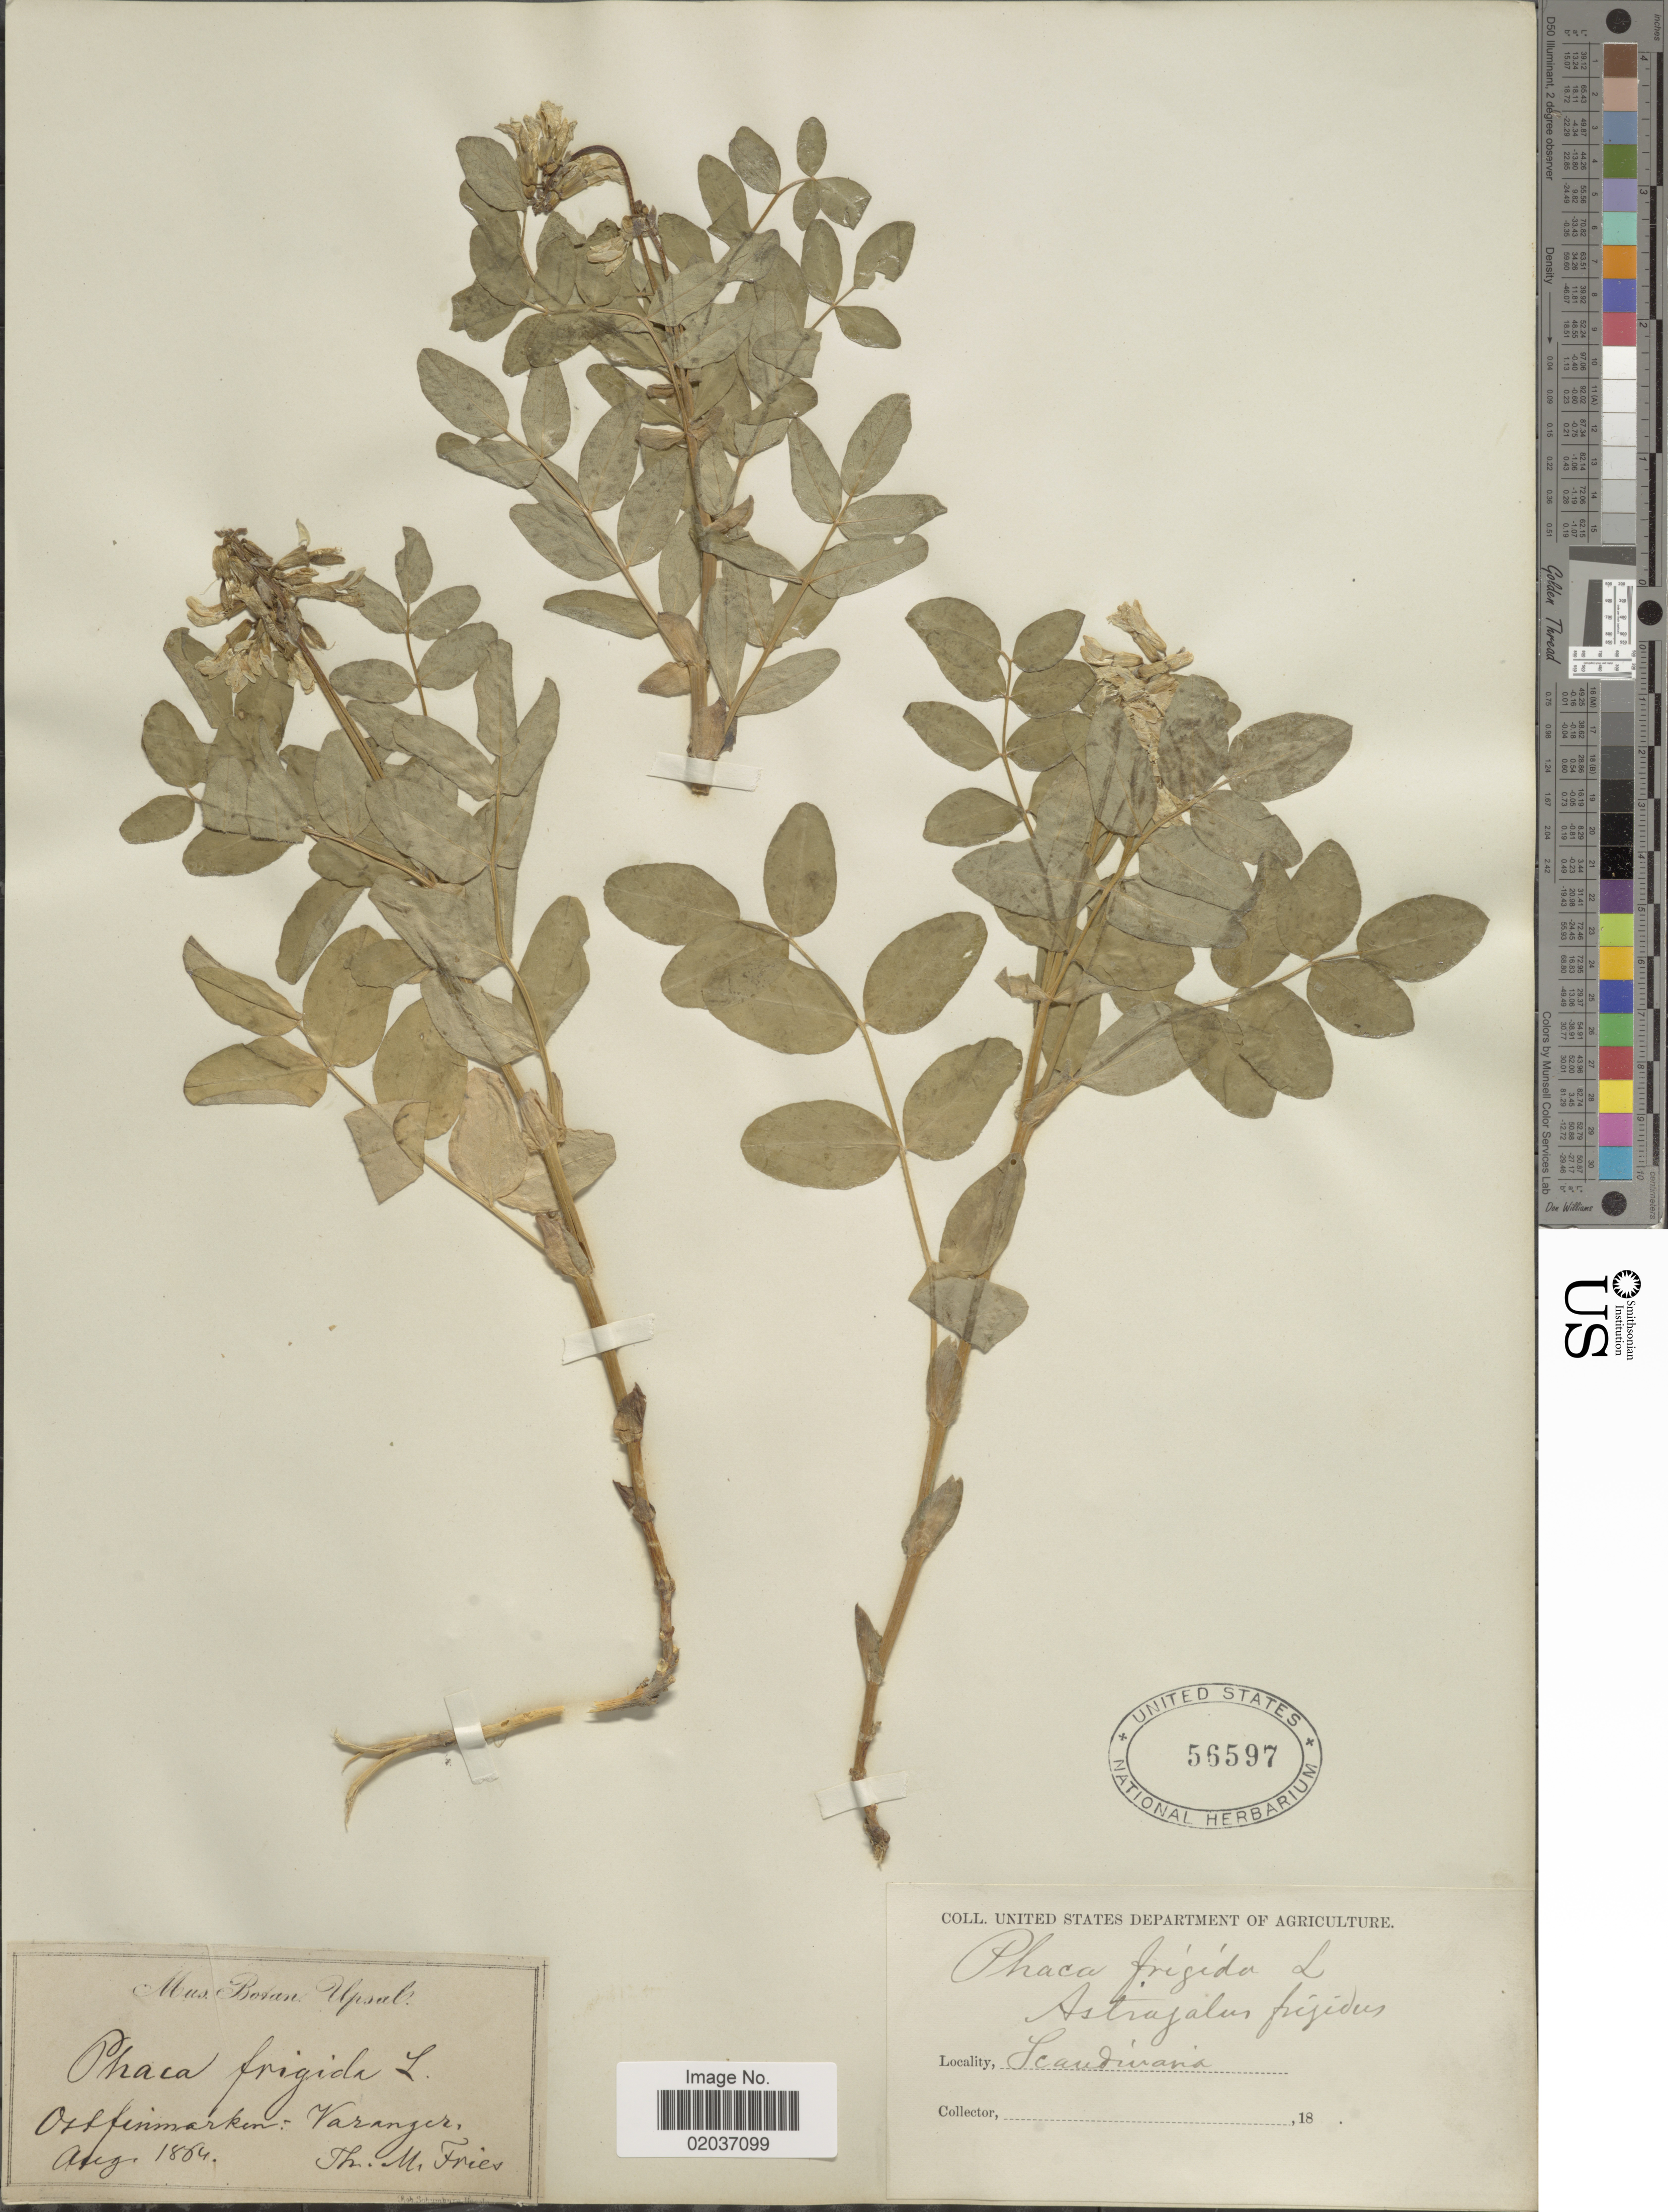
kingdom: Plantae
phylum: Tracheophyta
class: Magnoliopsida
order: Fabales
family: Fabaceae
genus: Astragalus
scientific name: Astragalus frigidus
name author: (L.) A. Gray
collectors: T. Fries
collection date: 1864-08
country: Norway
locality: Scandinavia, Ostfinmarken: Varanger.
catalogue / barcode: US 56597